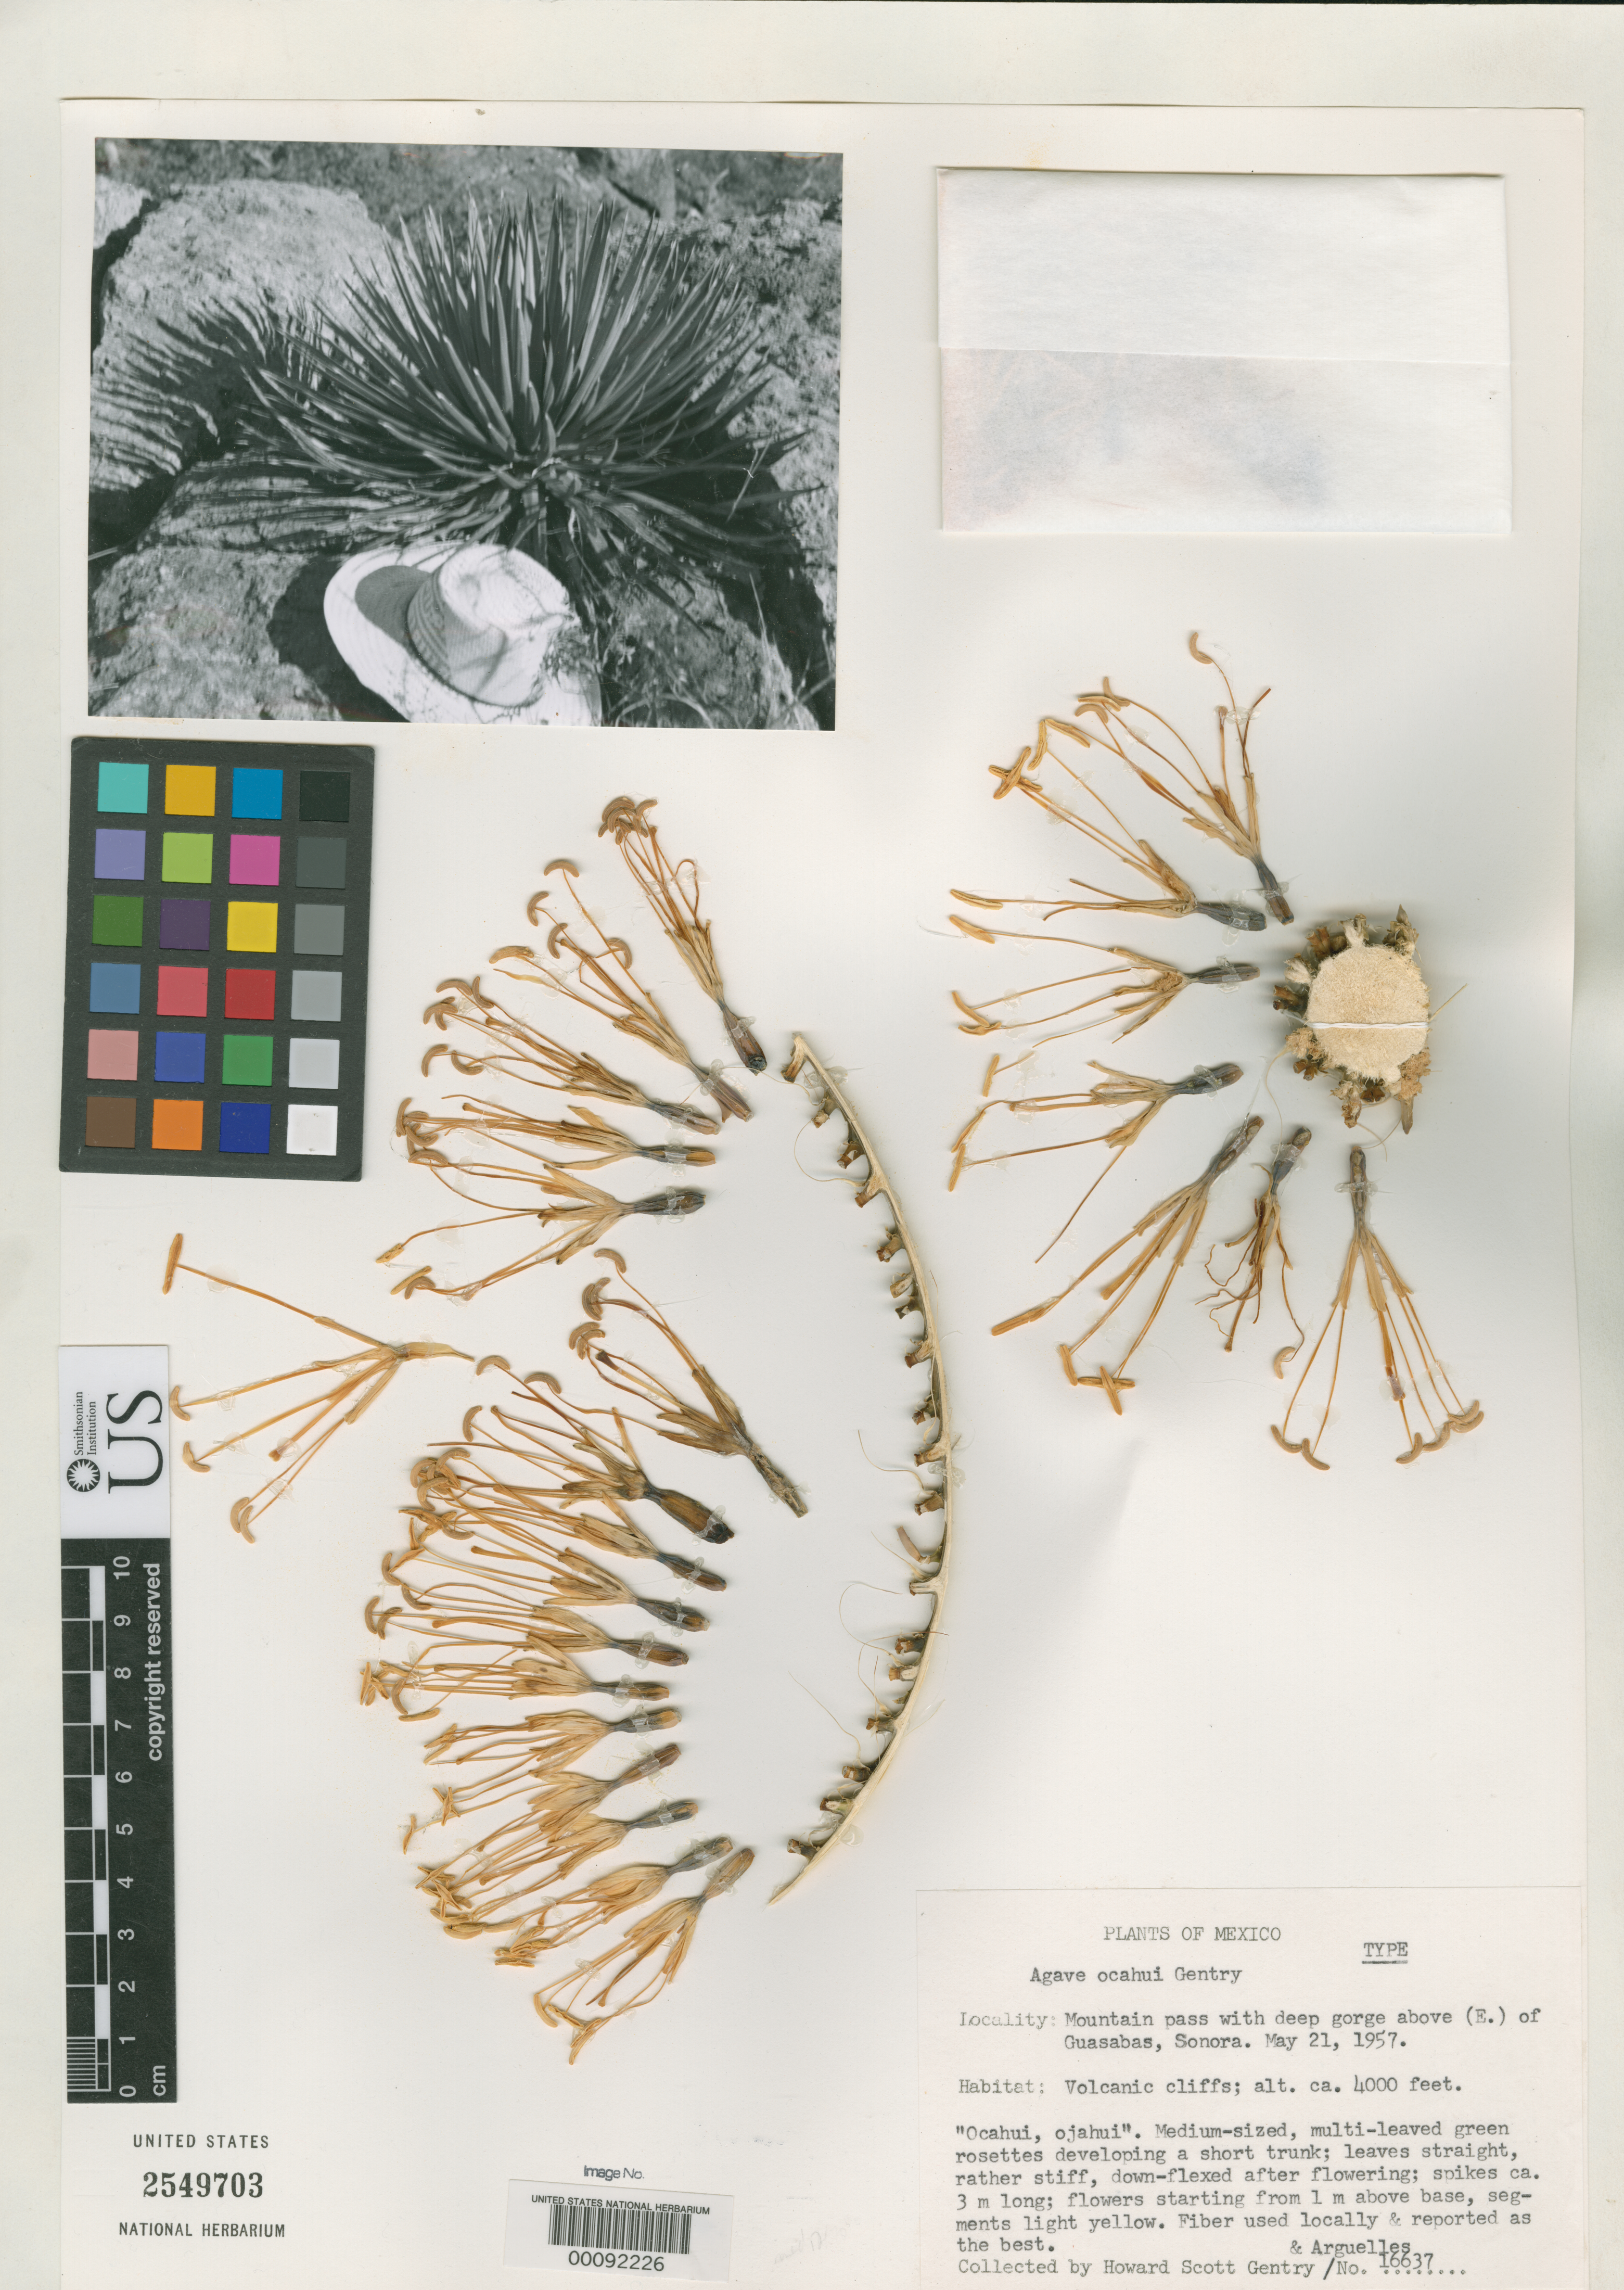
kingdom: Plantae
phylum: Tracheophyta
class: Liliopsida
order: Asparagales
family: Asparagaceae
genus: Agave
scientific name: Agave ocahui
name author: Gentry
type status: Holotype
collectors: H. S. Gentry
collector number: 16637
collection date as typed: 21 May 1957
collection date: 1957-05-21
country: Mexico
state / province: Sonora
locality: East of Guasabas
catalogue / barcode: US 2549703